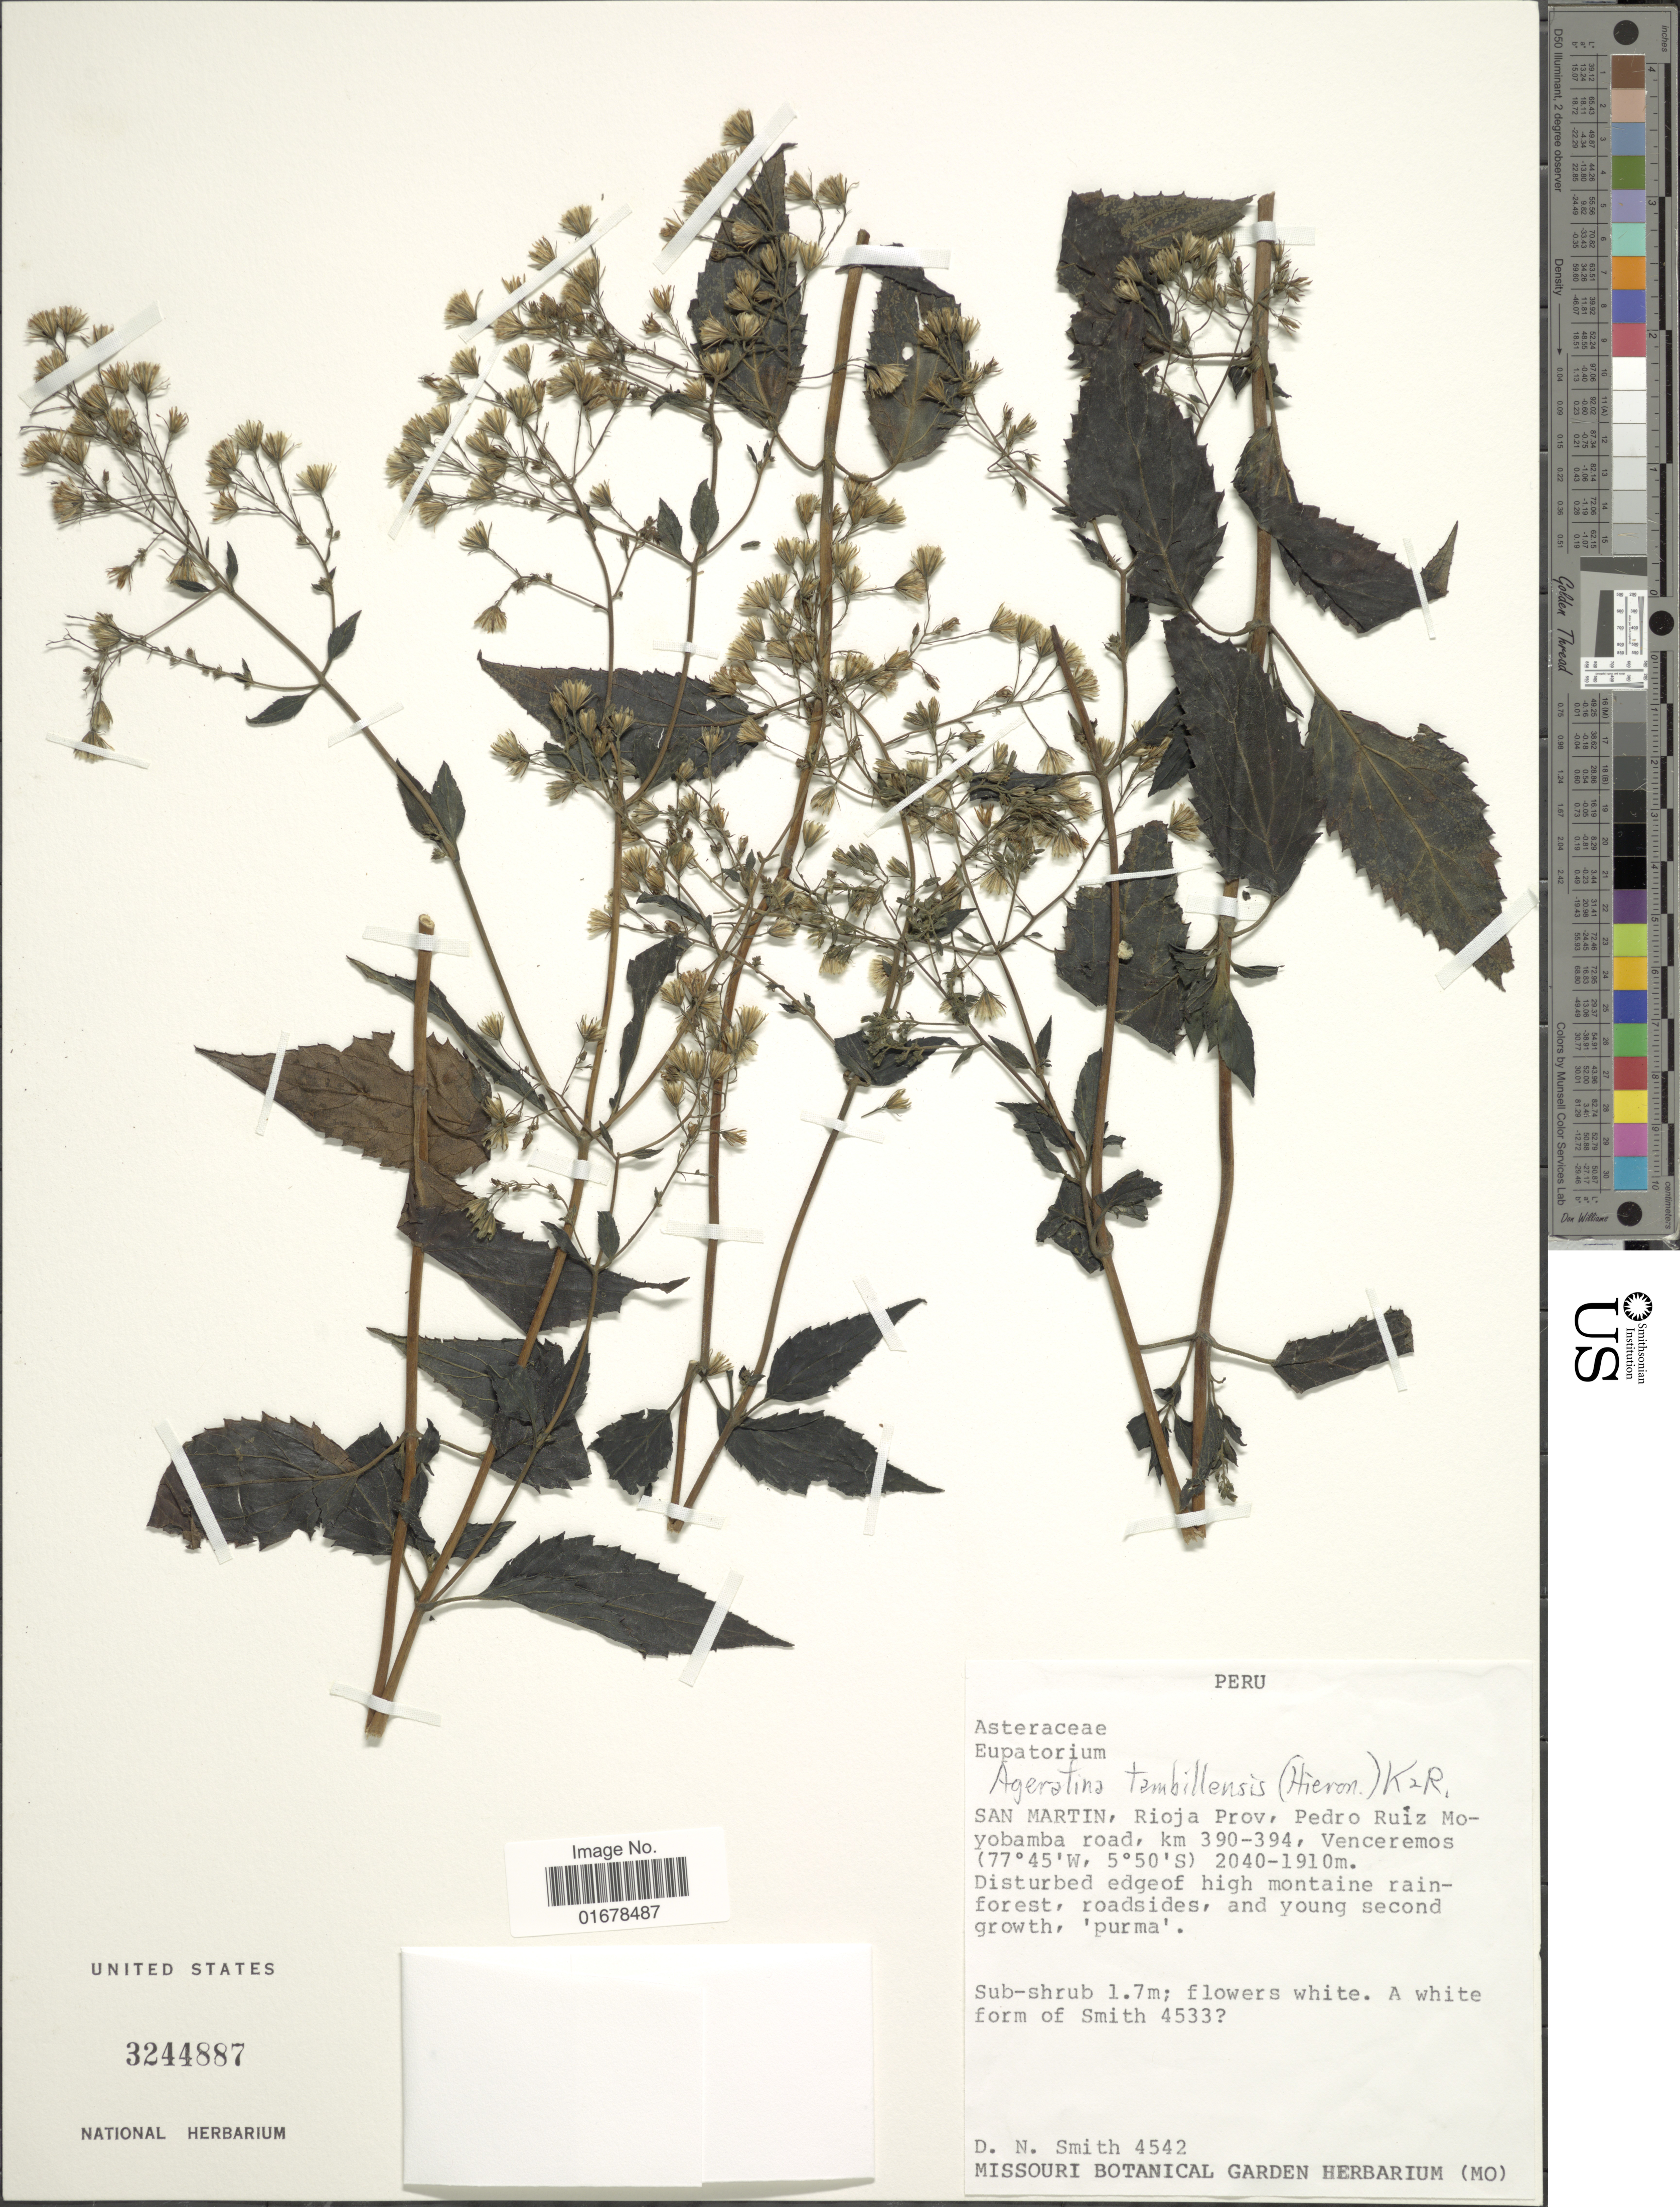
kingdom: Plantae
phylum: Tracheophyta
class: Magnoliopsida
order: Asterales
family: Asteraceae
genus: Ageratina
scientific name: Ageratina tambillensis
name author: (Hieron.) R.M. King & H. Rob.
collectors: D. Smith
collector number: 4542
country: Peru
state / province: San Martín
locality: San Martin, Rioja Prov., Pedro Ruiz Moyabamba road, Km 390-394, Venceremos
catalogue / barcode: US 3244887